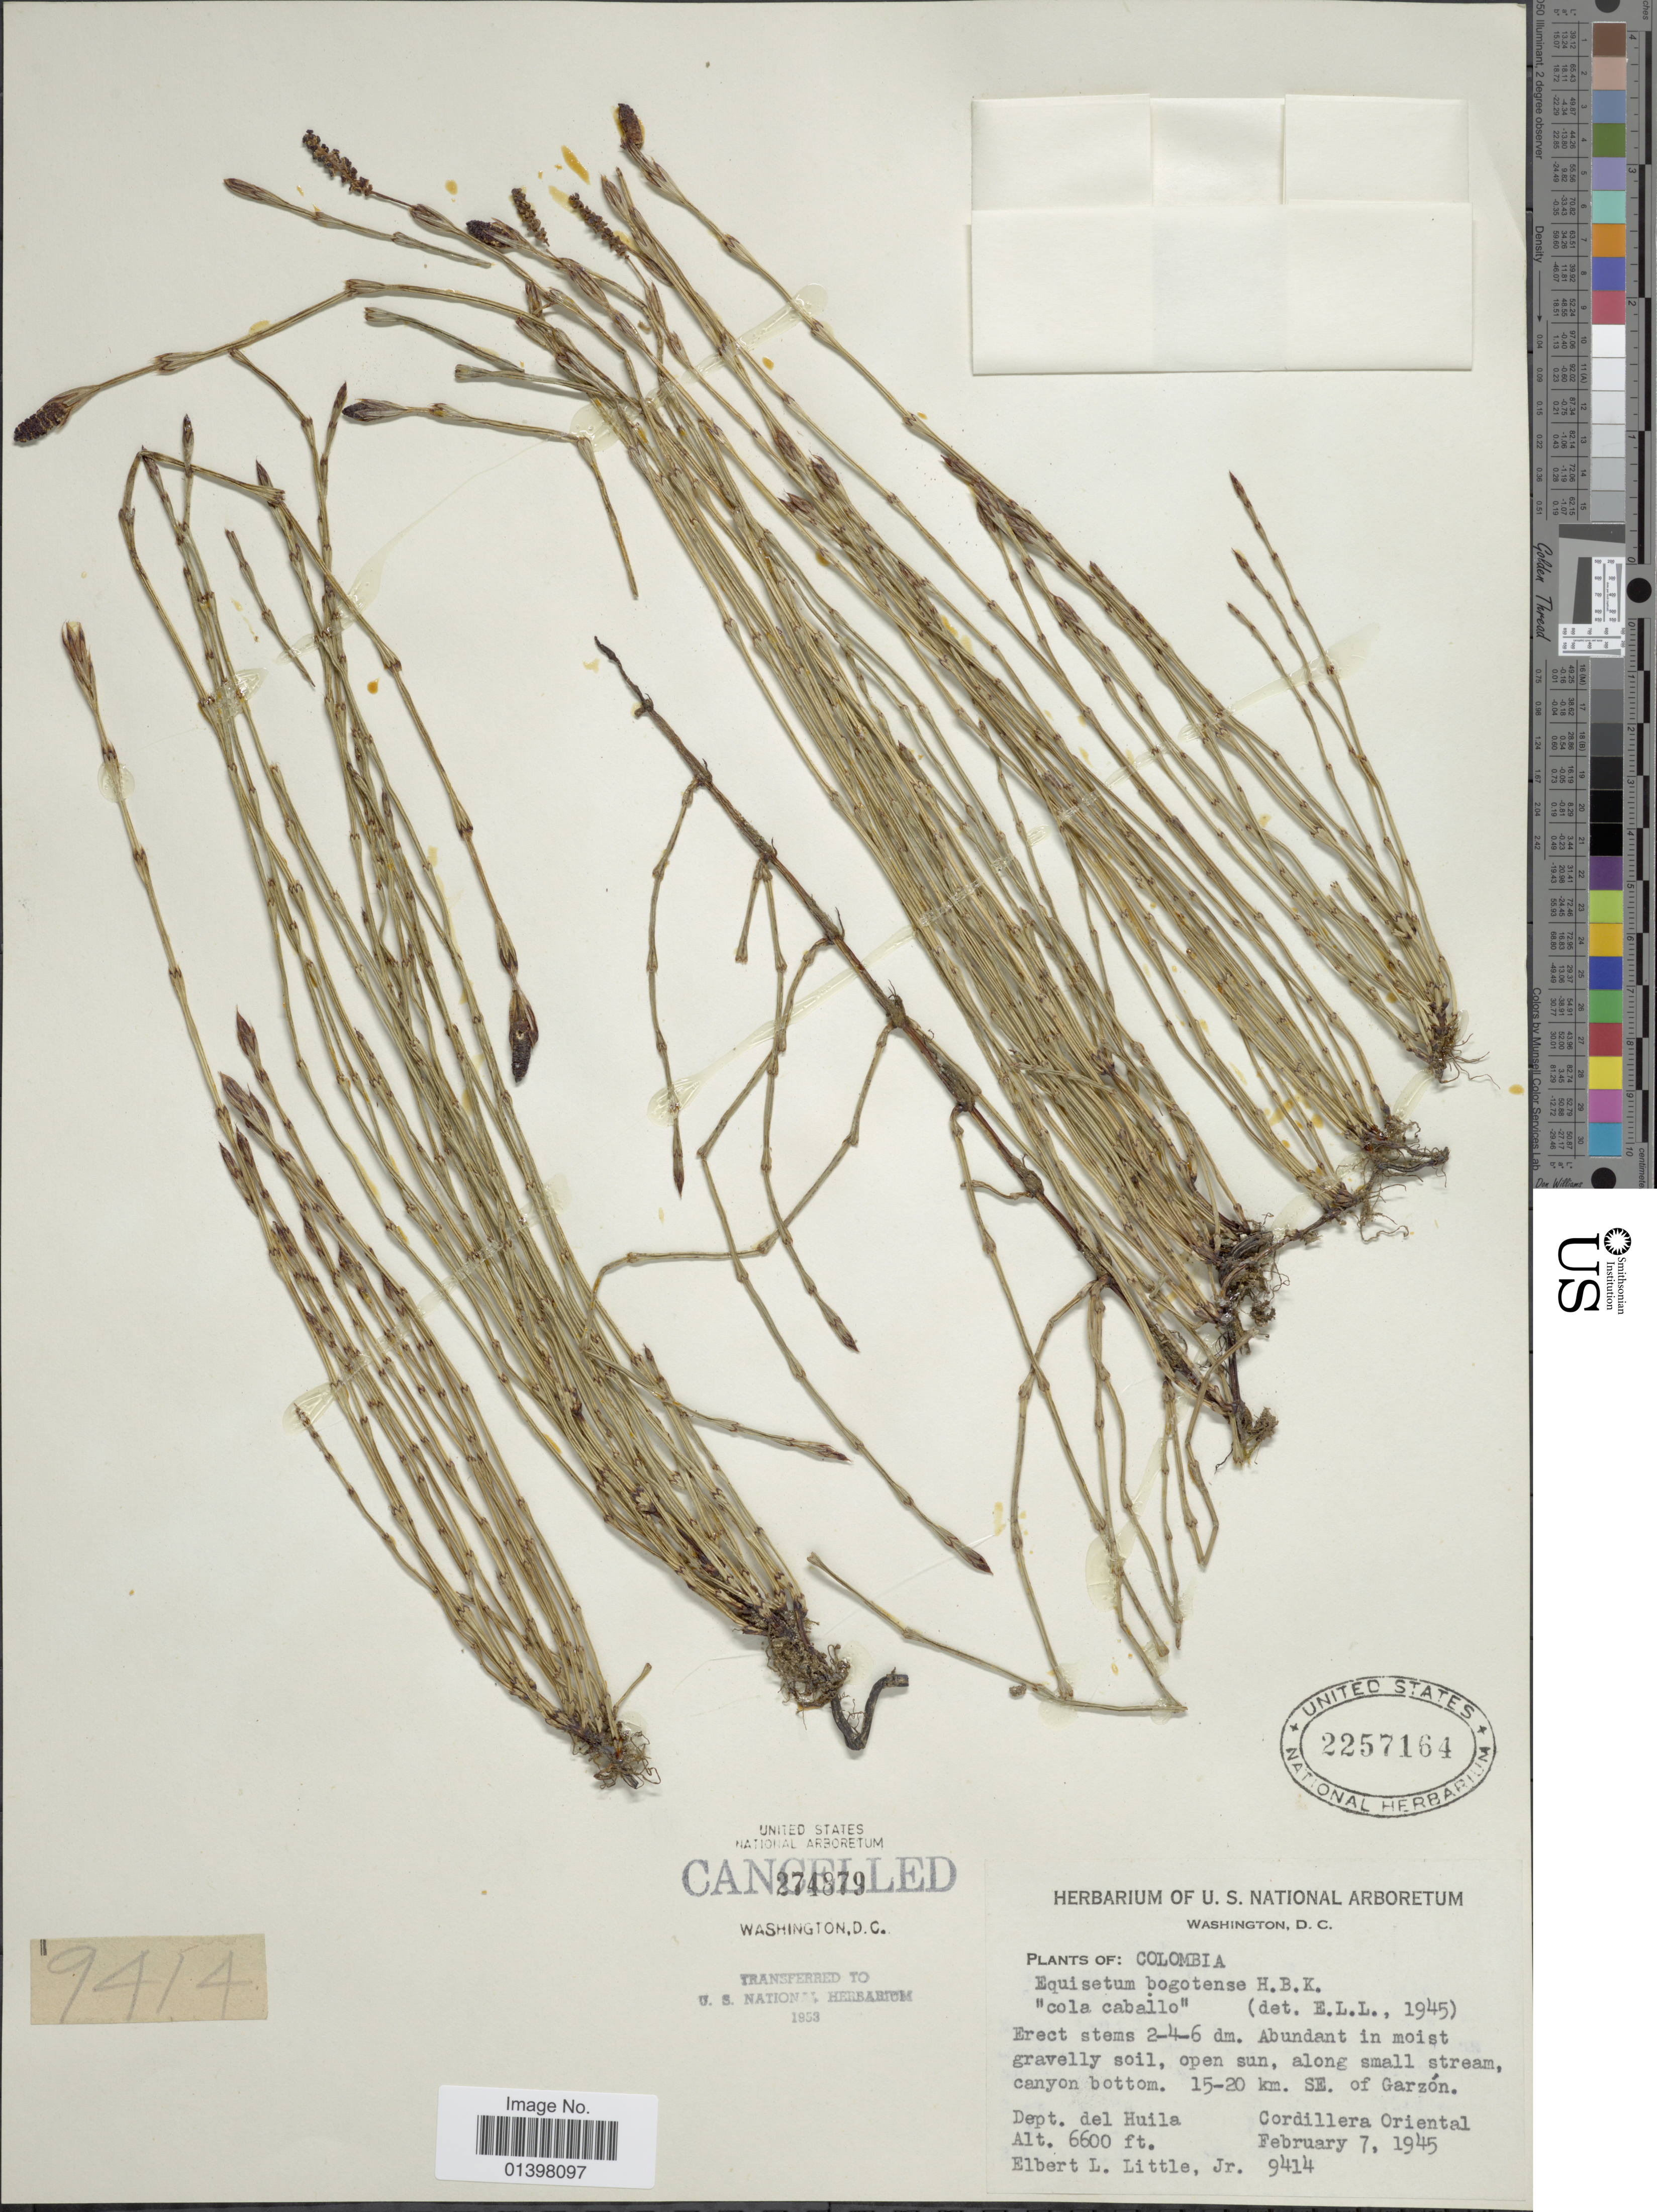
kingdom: Plantae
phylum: Tracheophyta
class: Polypodiopsida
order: Equisetales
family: Equisetaceae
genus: Equisetum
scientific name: Equisetum bogotense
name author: Kunth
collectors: E. L. Little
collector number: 9414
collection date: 1945-02-07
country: Colombia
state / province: Huila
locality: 15-20 km SE of Garzón, Cordillera Oriental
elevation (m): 2012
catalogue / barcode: US 2257164